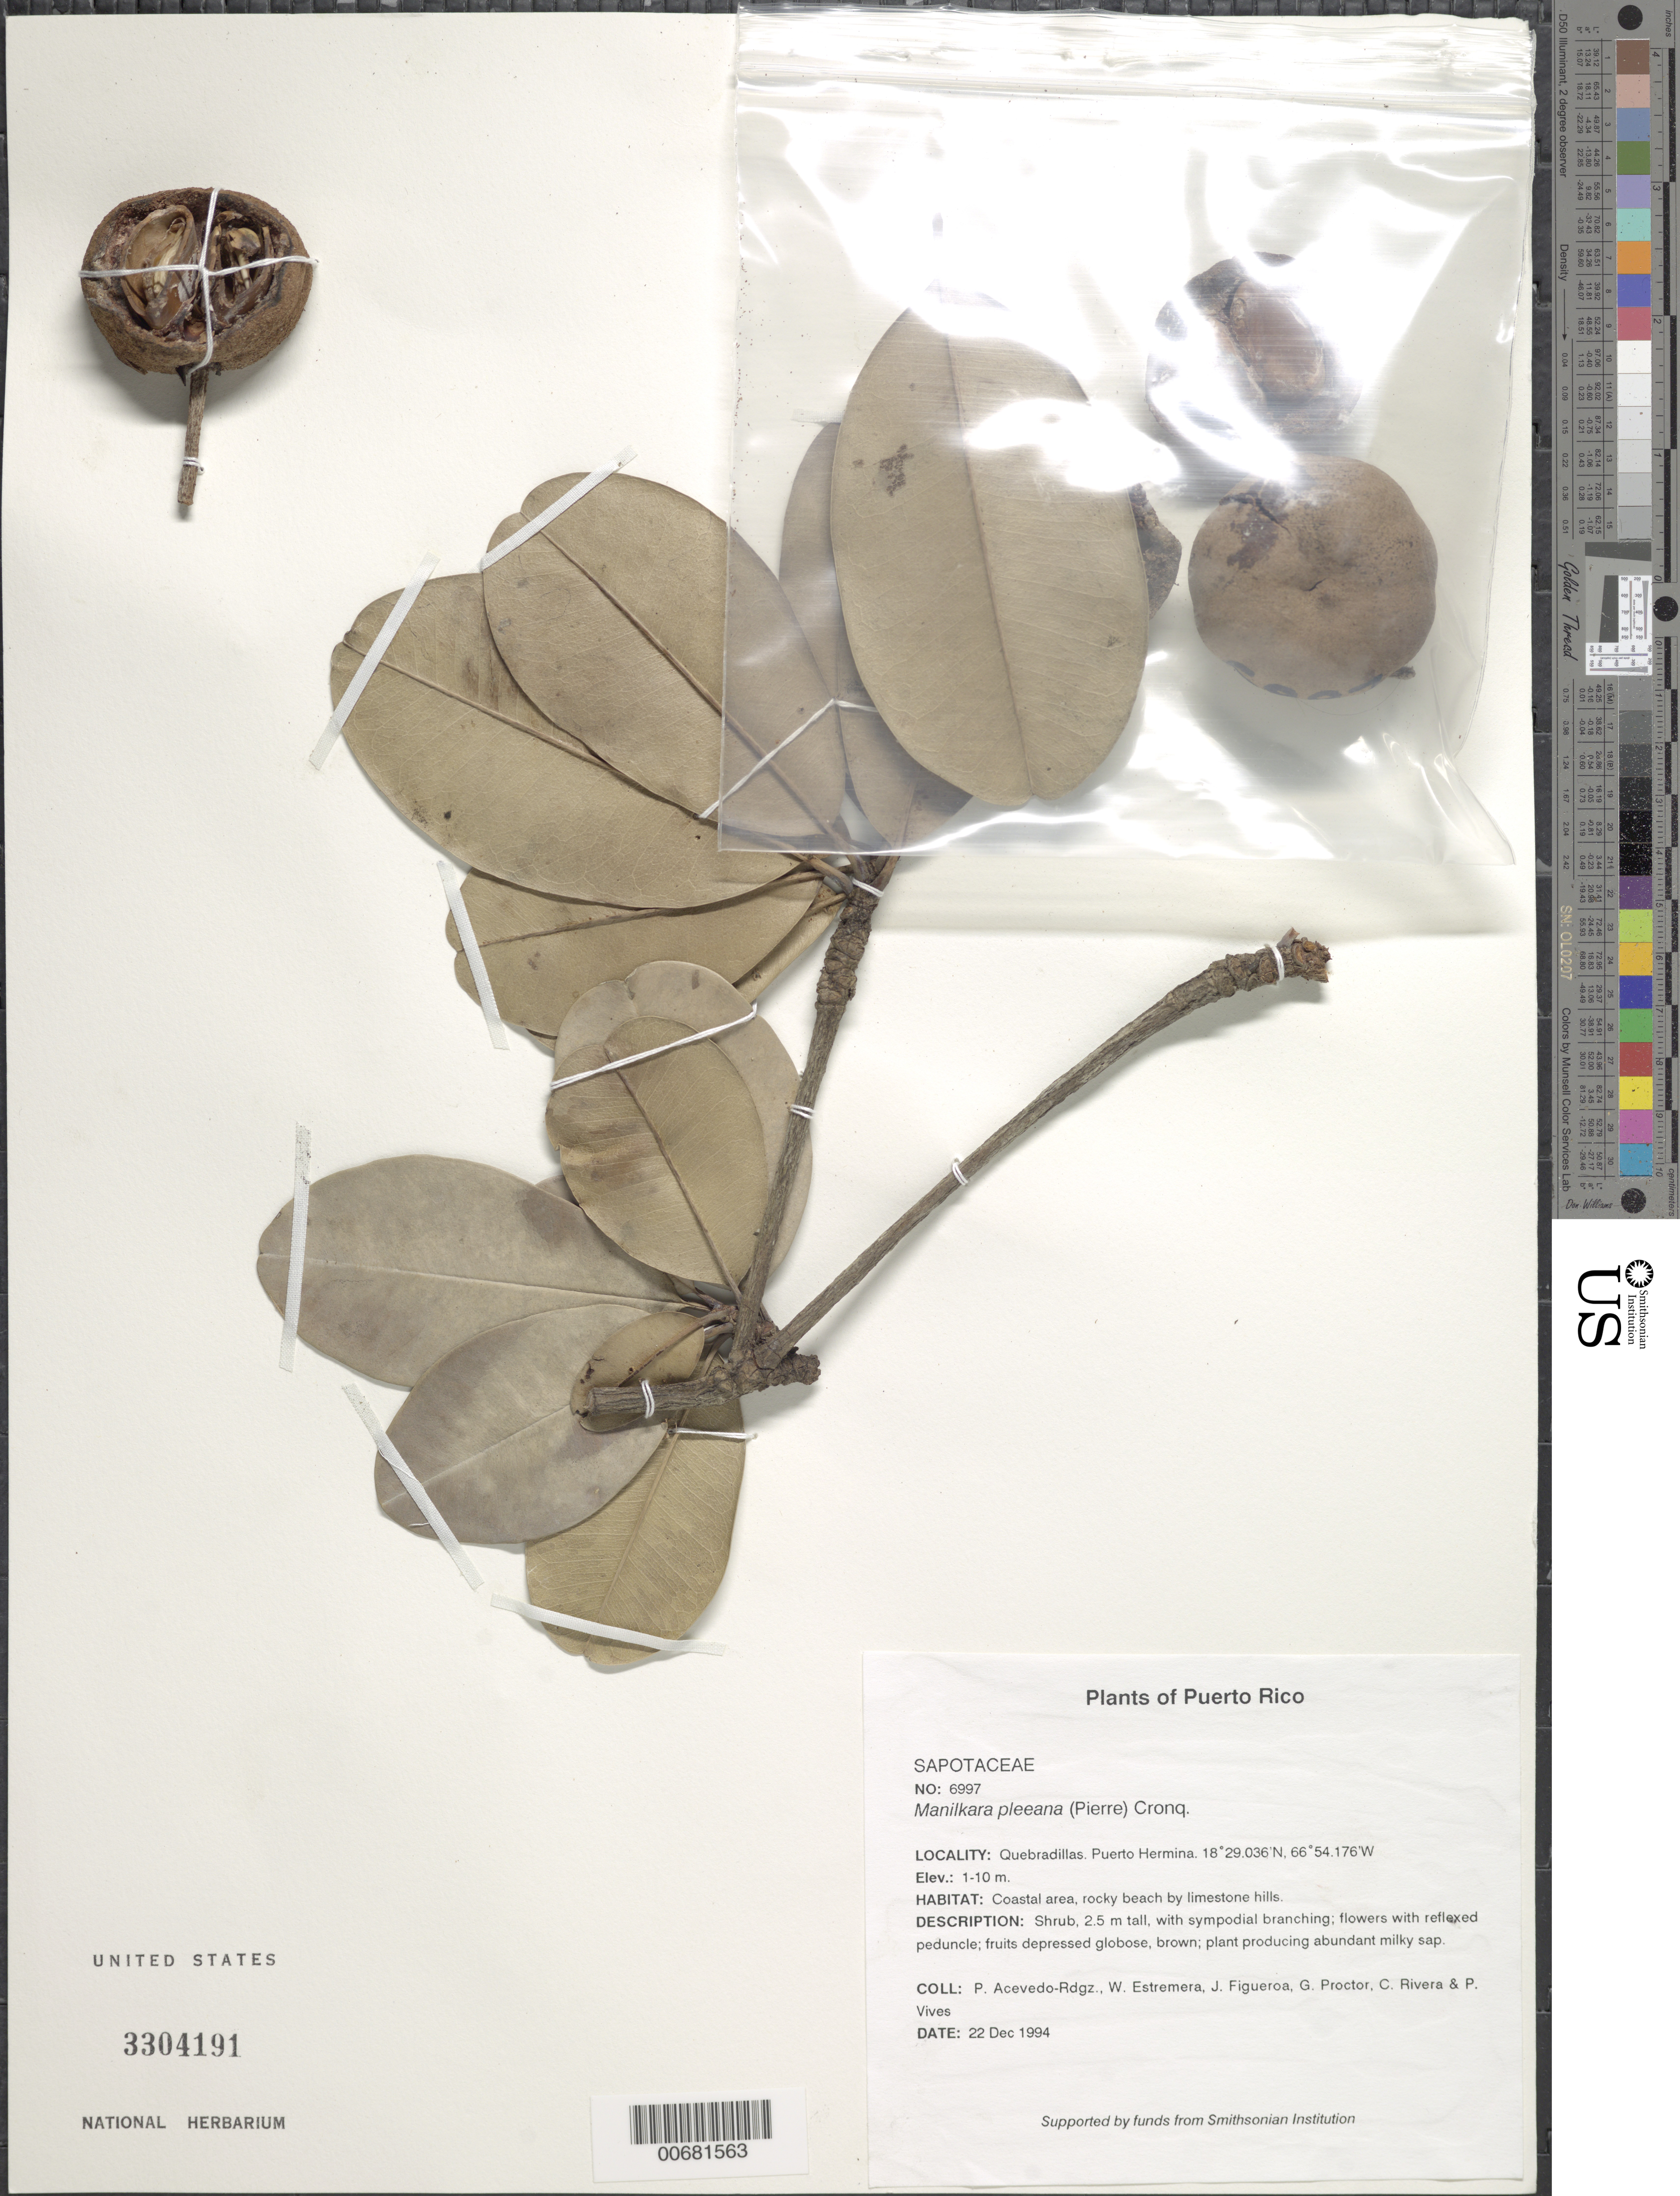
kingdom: Plantae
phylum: Tracheophyta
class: Magnoliopsida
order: Ericales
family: Sapotaceae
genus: Manilkara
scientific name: Manilkara pleeana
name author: (Pierre ex Baill.) Cronq.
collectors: P. Acevedo-Rodr., W. Estremera, J. Figueroa, G. R. Proctor, C. Rivera & P. Vives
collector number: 6997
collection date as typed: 22 Dec 1994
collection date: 1994-12-22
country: Puerto Rico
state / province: Quebradillas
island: Puerto Rico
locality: Quebradillas. Puerto Hermina.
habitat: Coastal area, rocky beach by limestone hills.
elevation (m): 1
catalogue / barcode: US 3304191